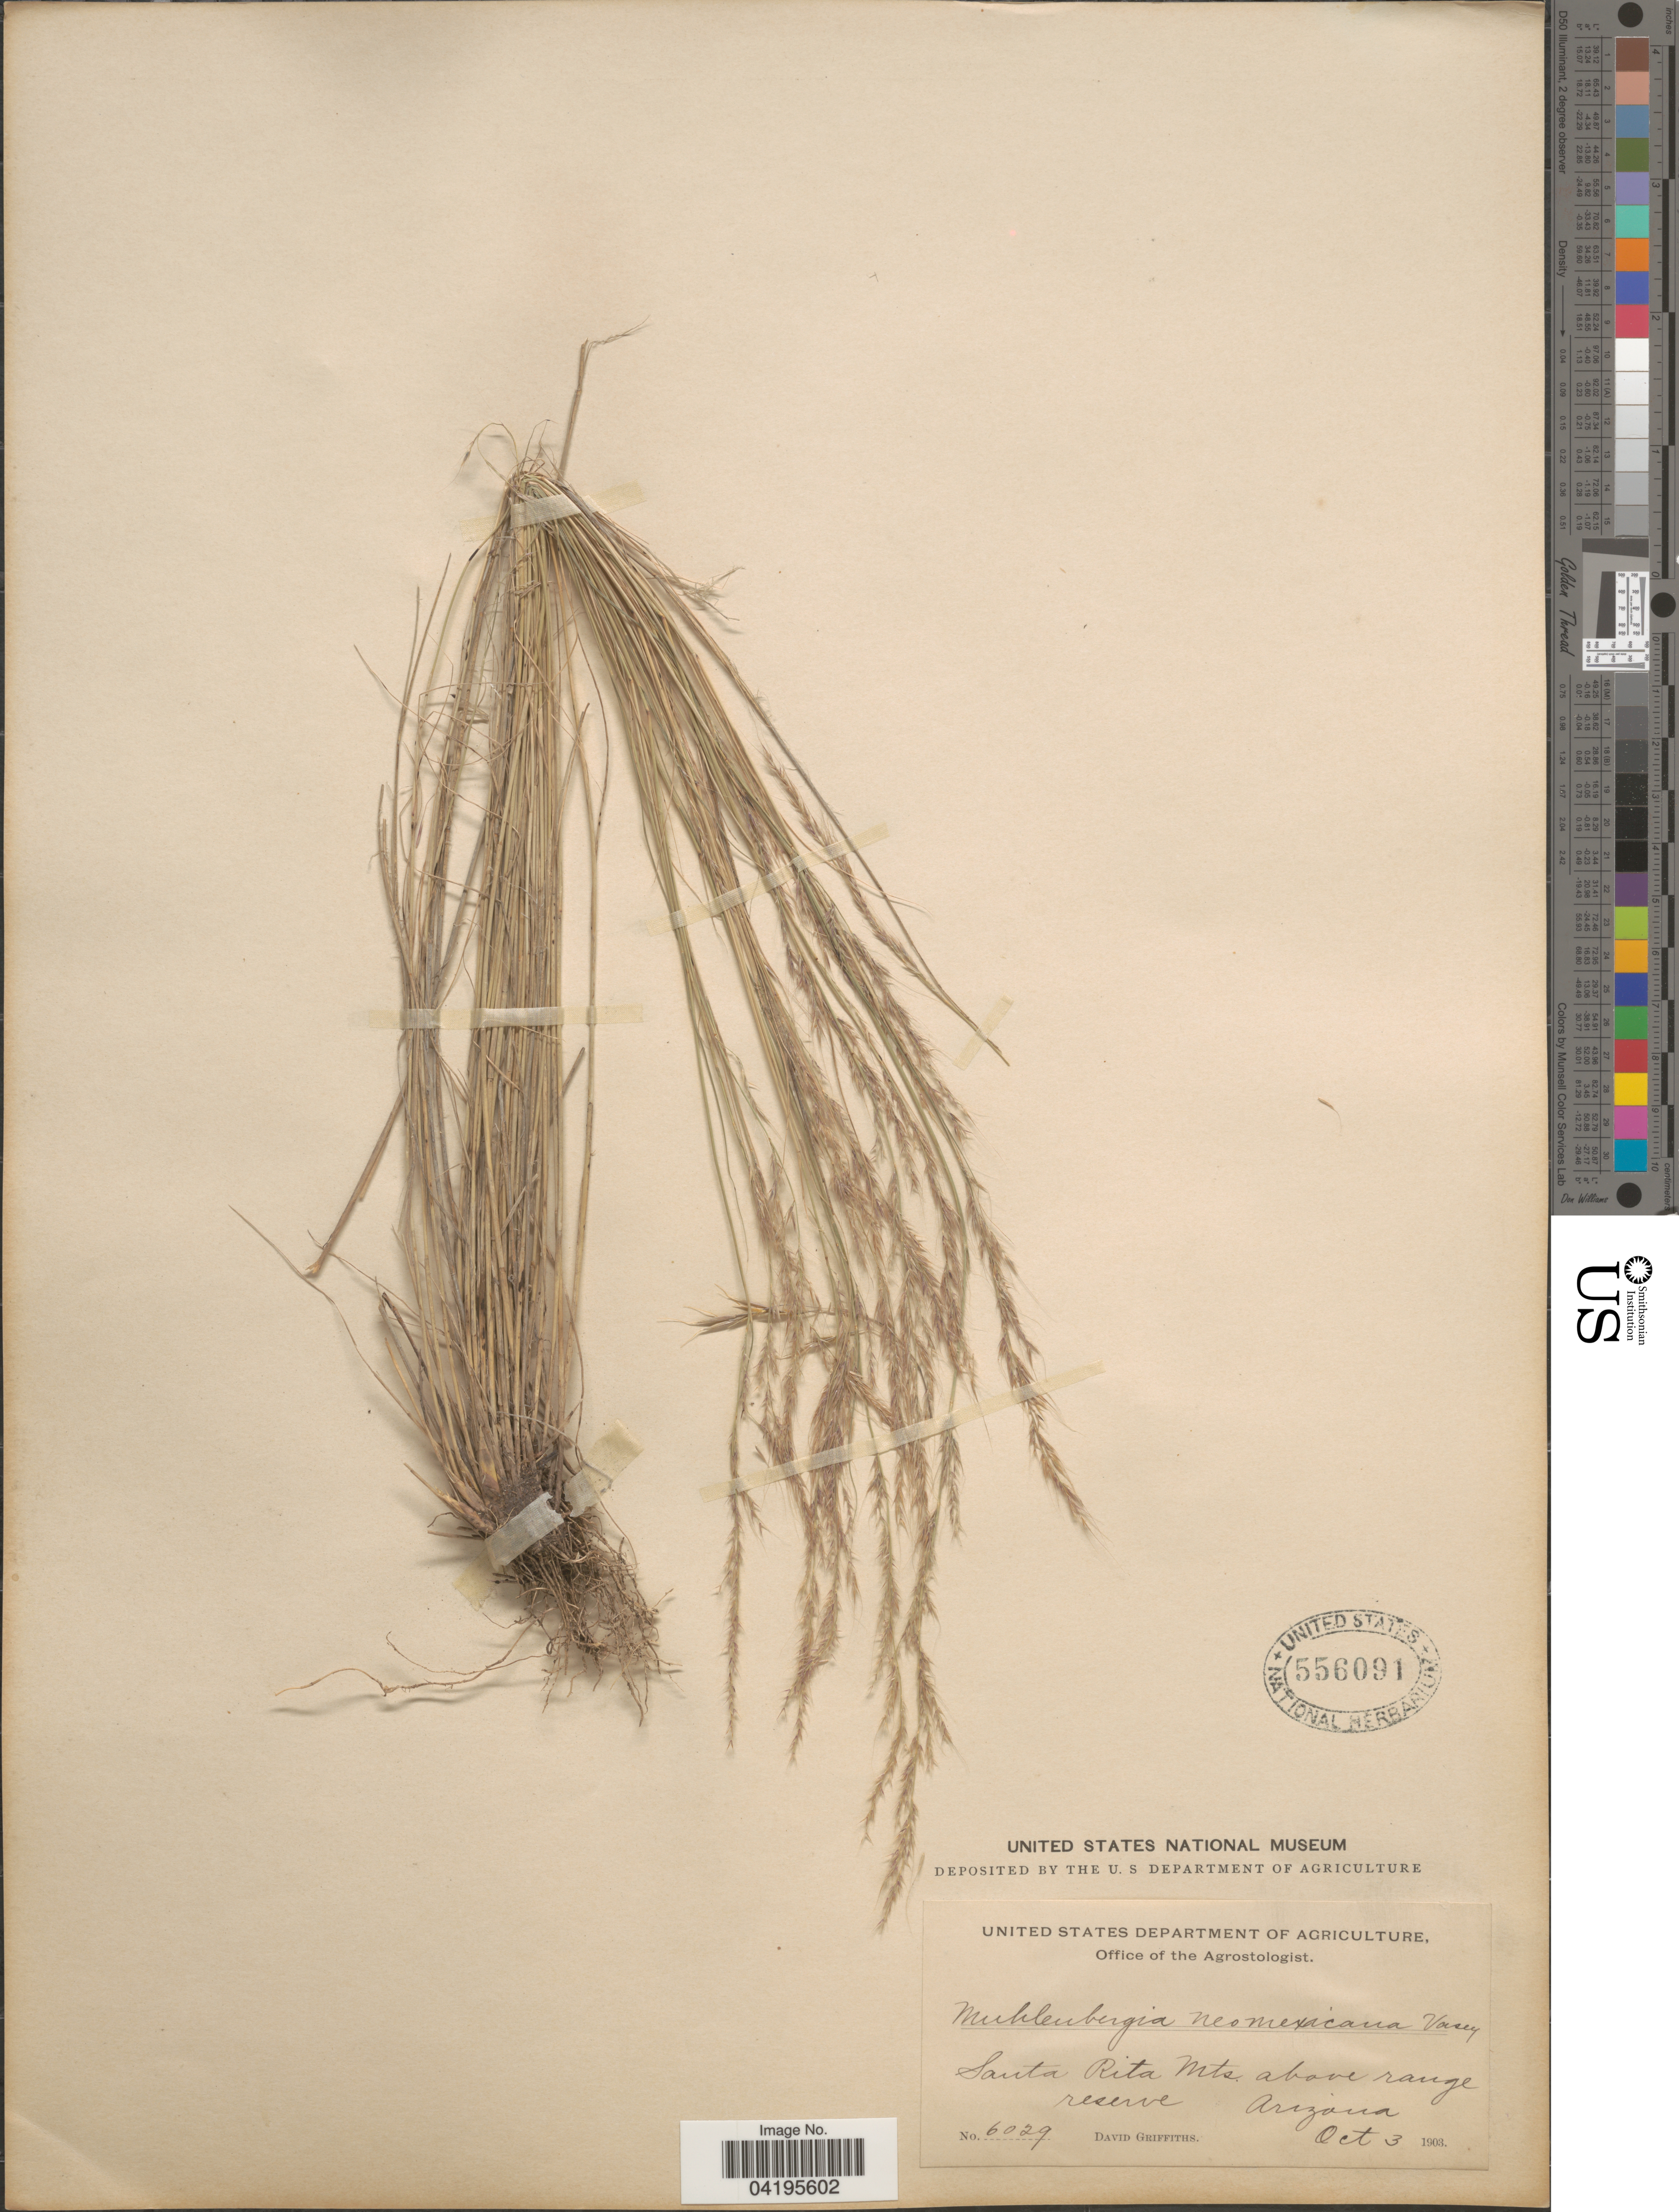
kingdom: Plantae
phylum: Tracheophyta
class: Liliopsida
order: Poales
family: Poaceae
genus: Muhlenbergia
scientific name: Muhlenbergia pauciflora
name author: Buckley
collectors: D. Griffiths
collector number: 6029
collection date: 1903-10-03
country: United States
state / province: Arizona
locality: Santa Rita Mts. above range reserve.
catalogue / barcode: US 556091